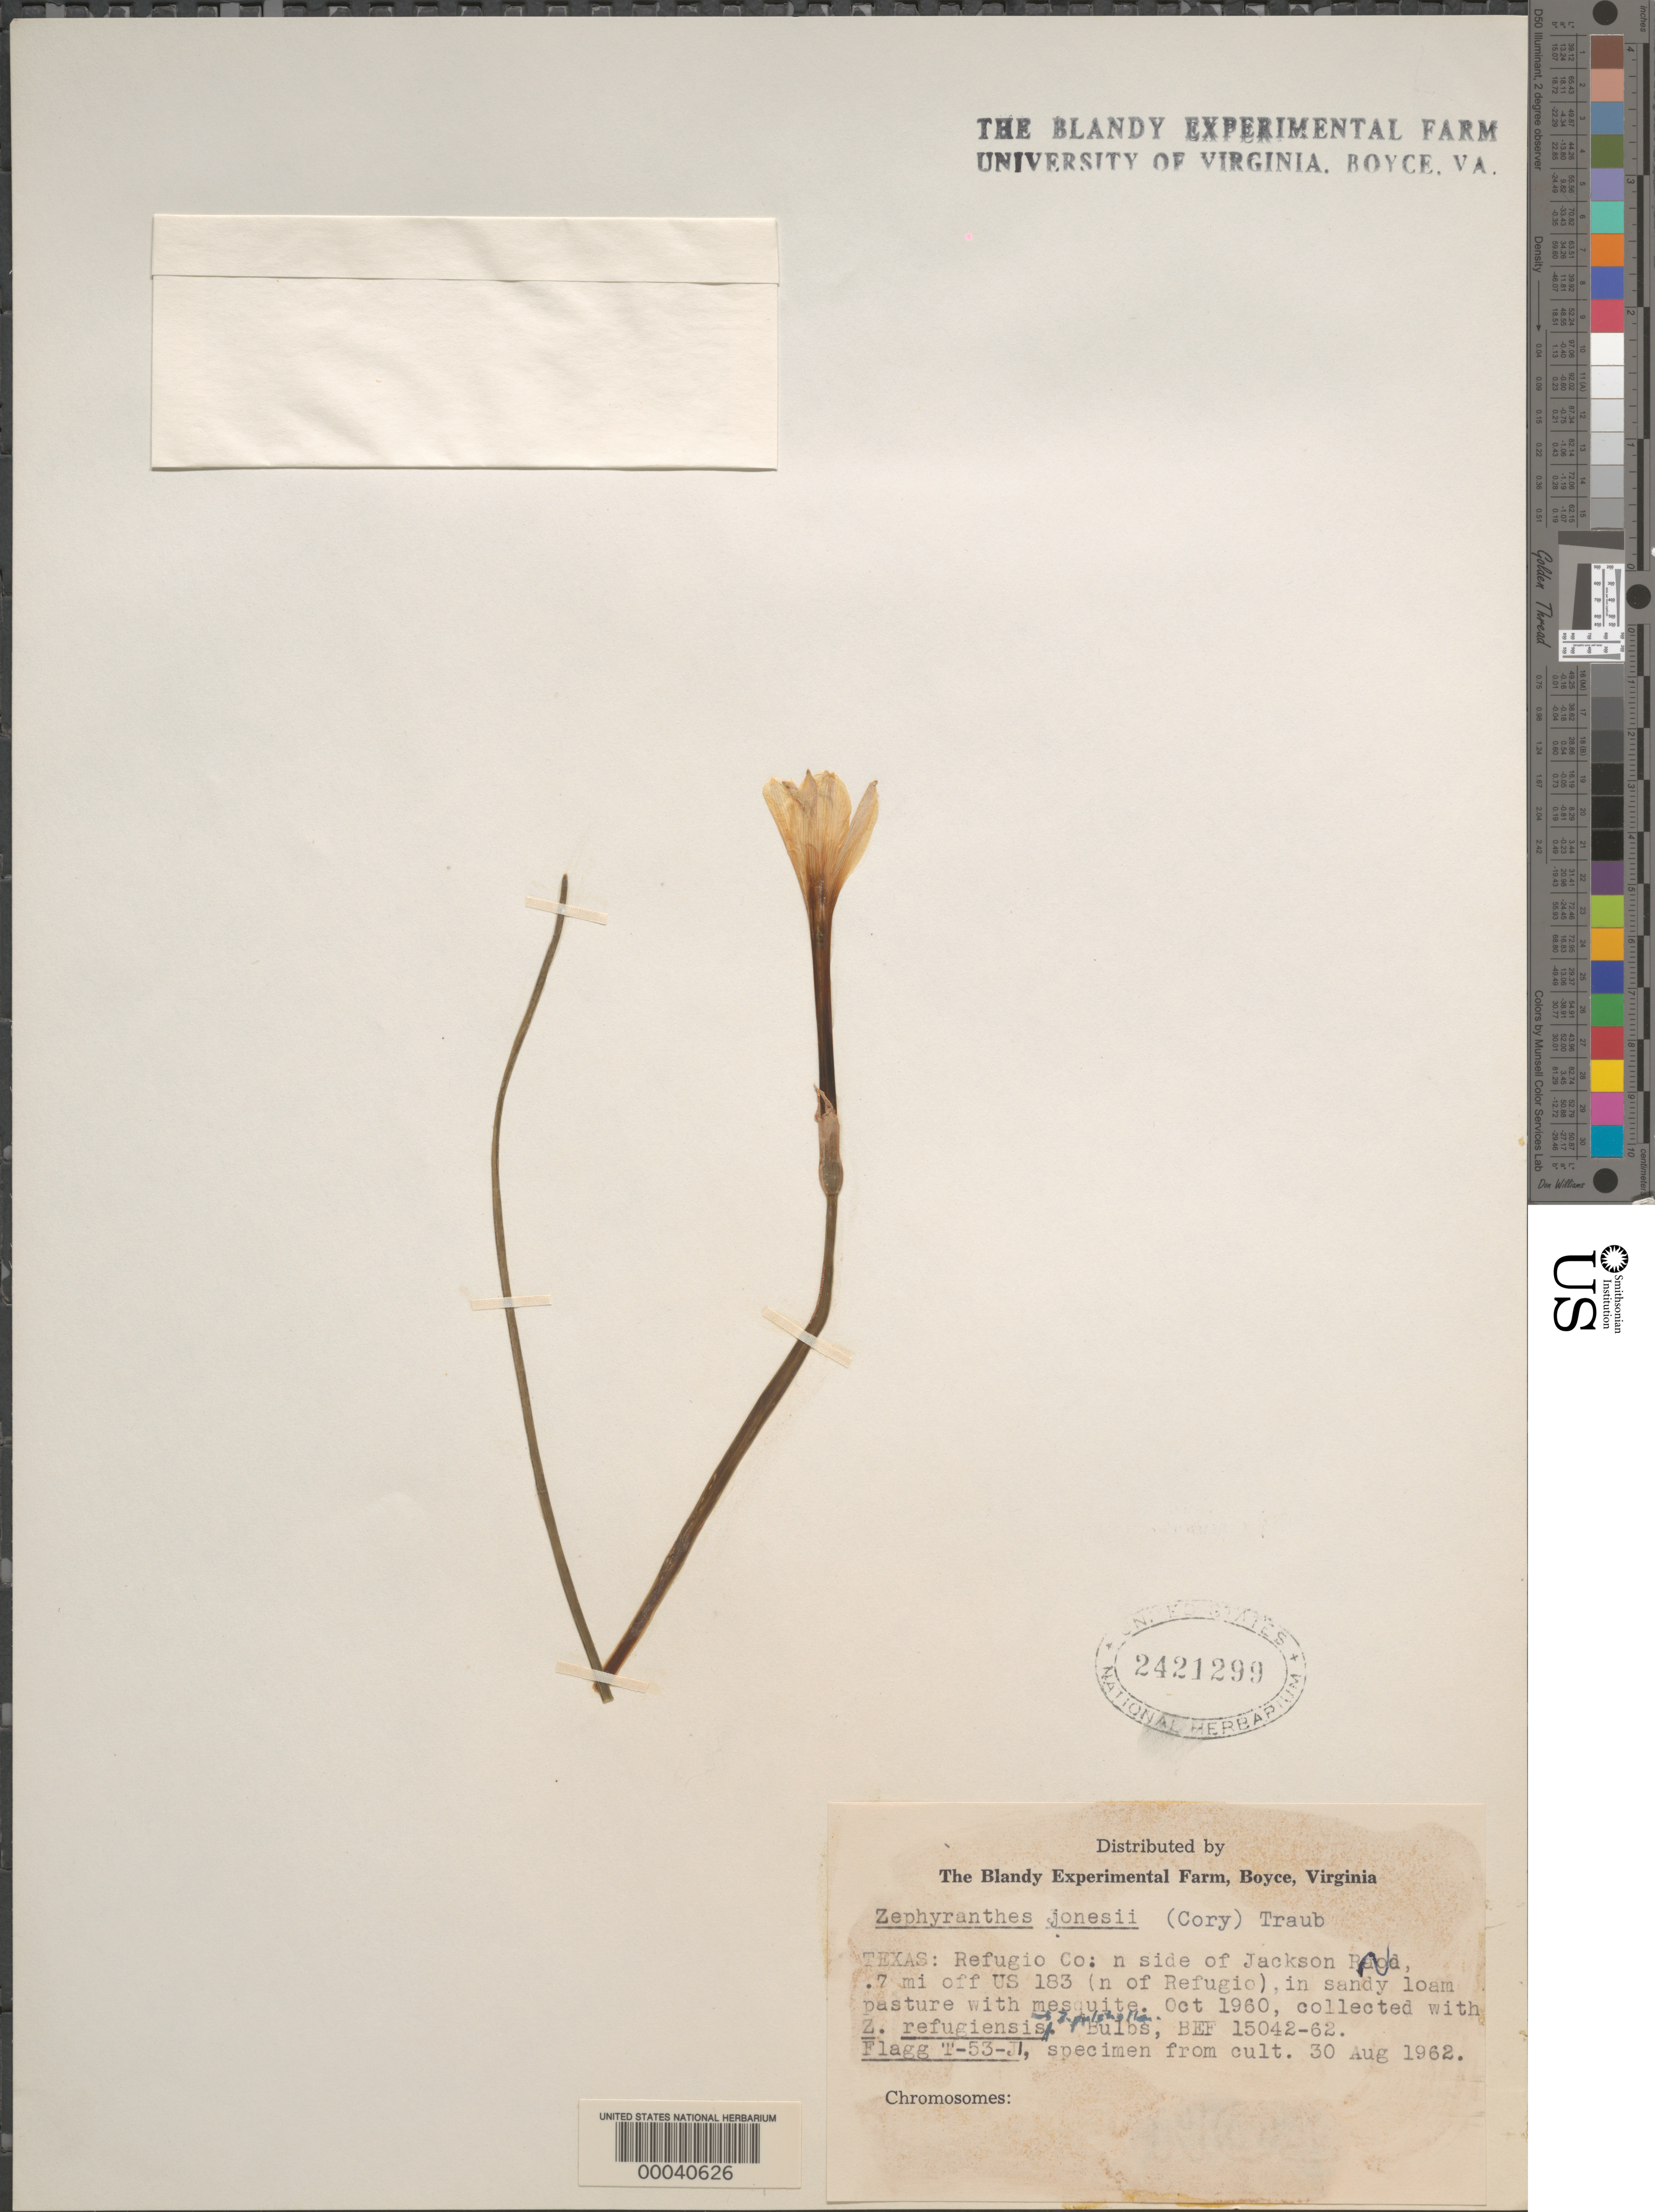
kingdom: Plantae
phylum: Tracheophyta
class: Liliopsida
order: Asparagales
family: Amaryllidaceae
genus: Zephyranthes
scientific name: Zephyranthes jonesii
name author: (Cory) Traub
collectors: R. O. Flagg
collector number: T-53-j1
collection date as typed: Oct 1960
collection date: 1960-10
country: United States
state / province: Texas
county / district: Refugio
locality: N side of jackson rd 0.7 mi. off us 183 (n of refugio)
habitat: In sandy loam pasture with mesquite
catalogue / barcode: US 2421299